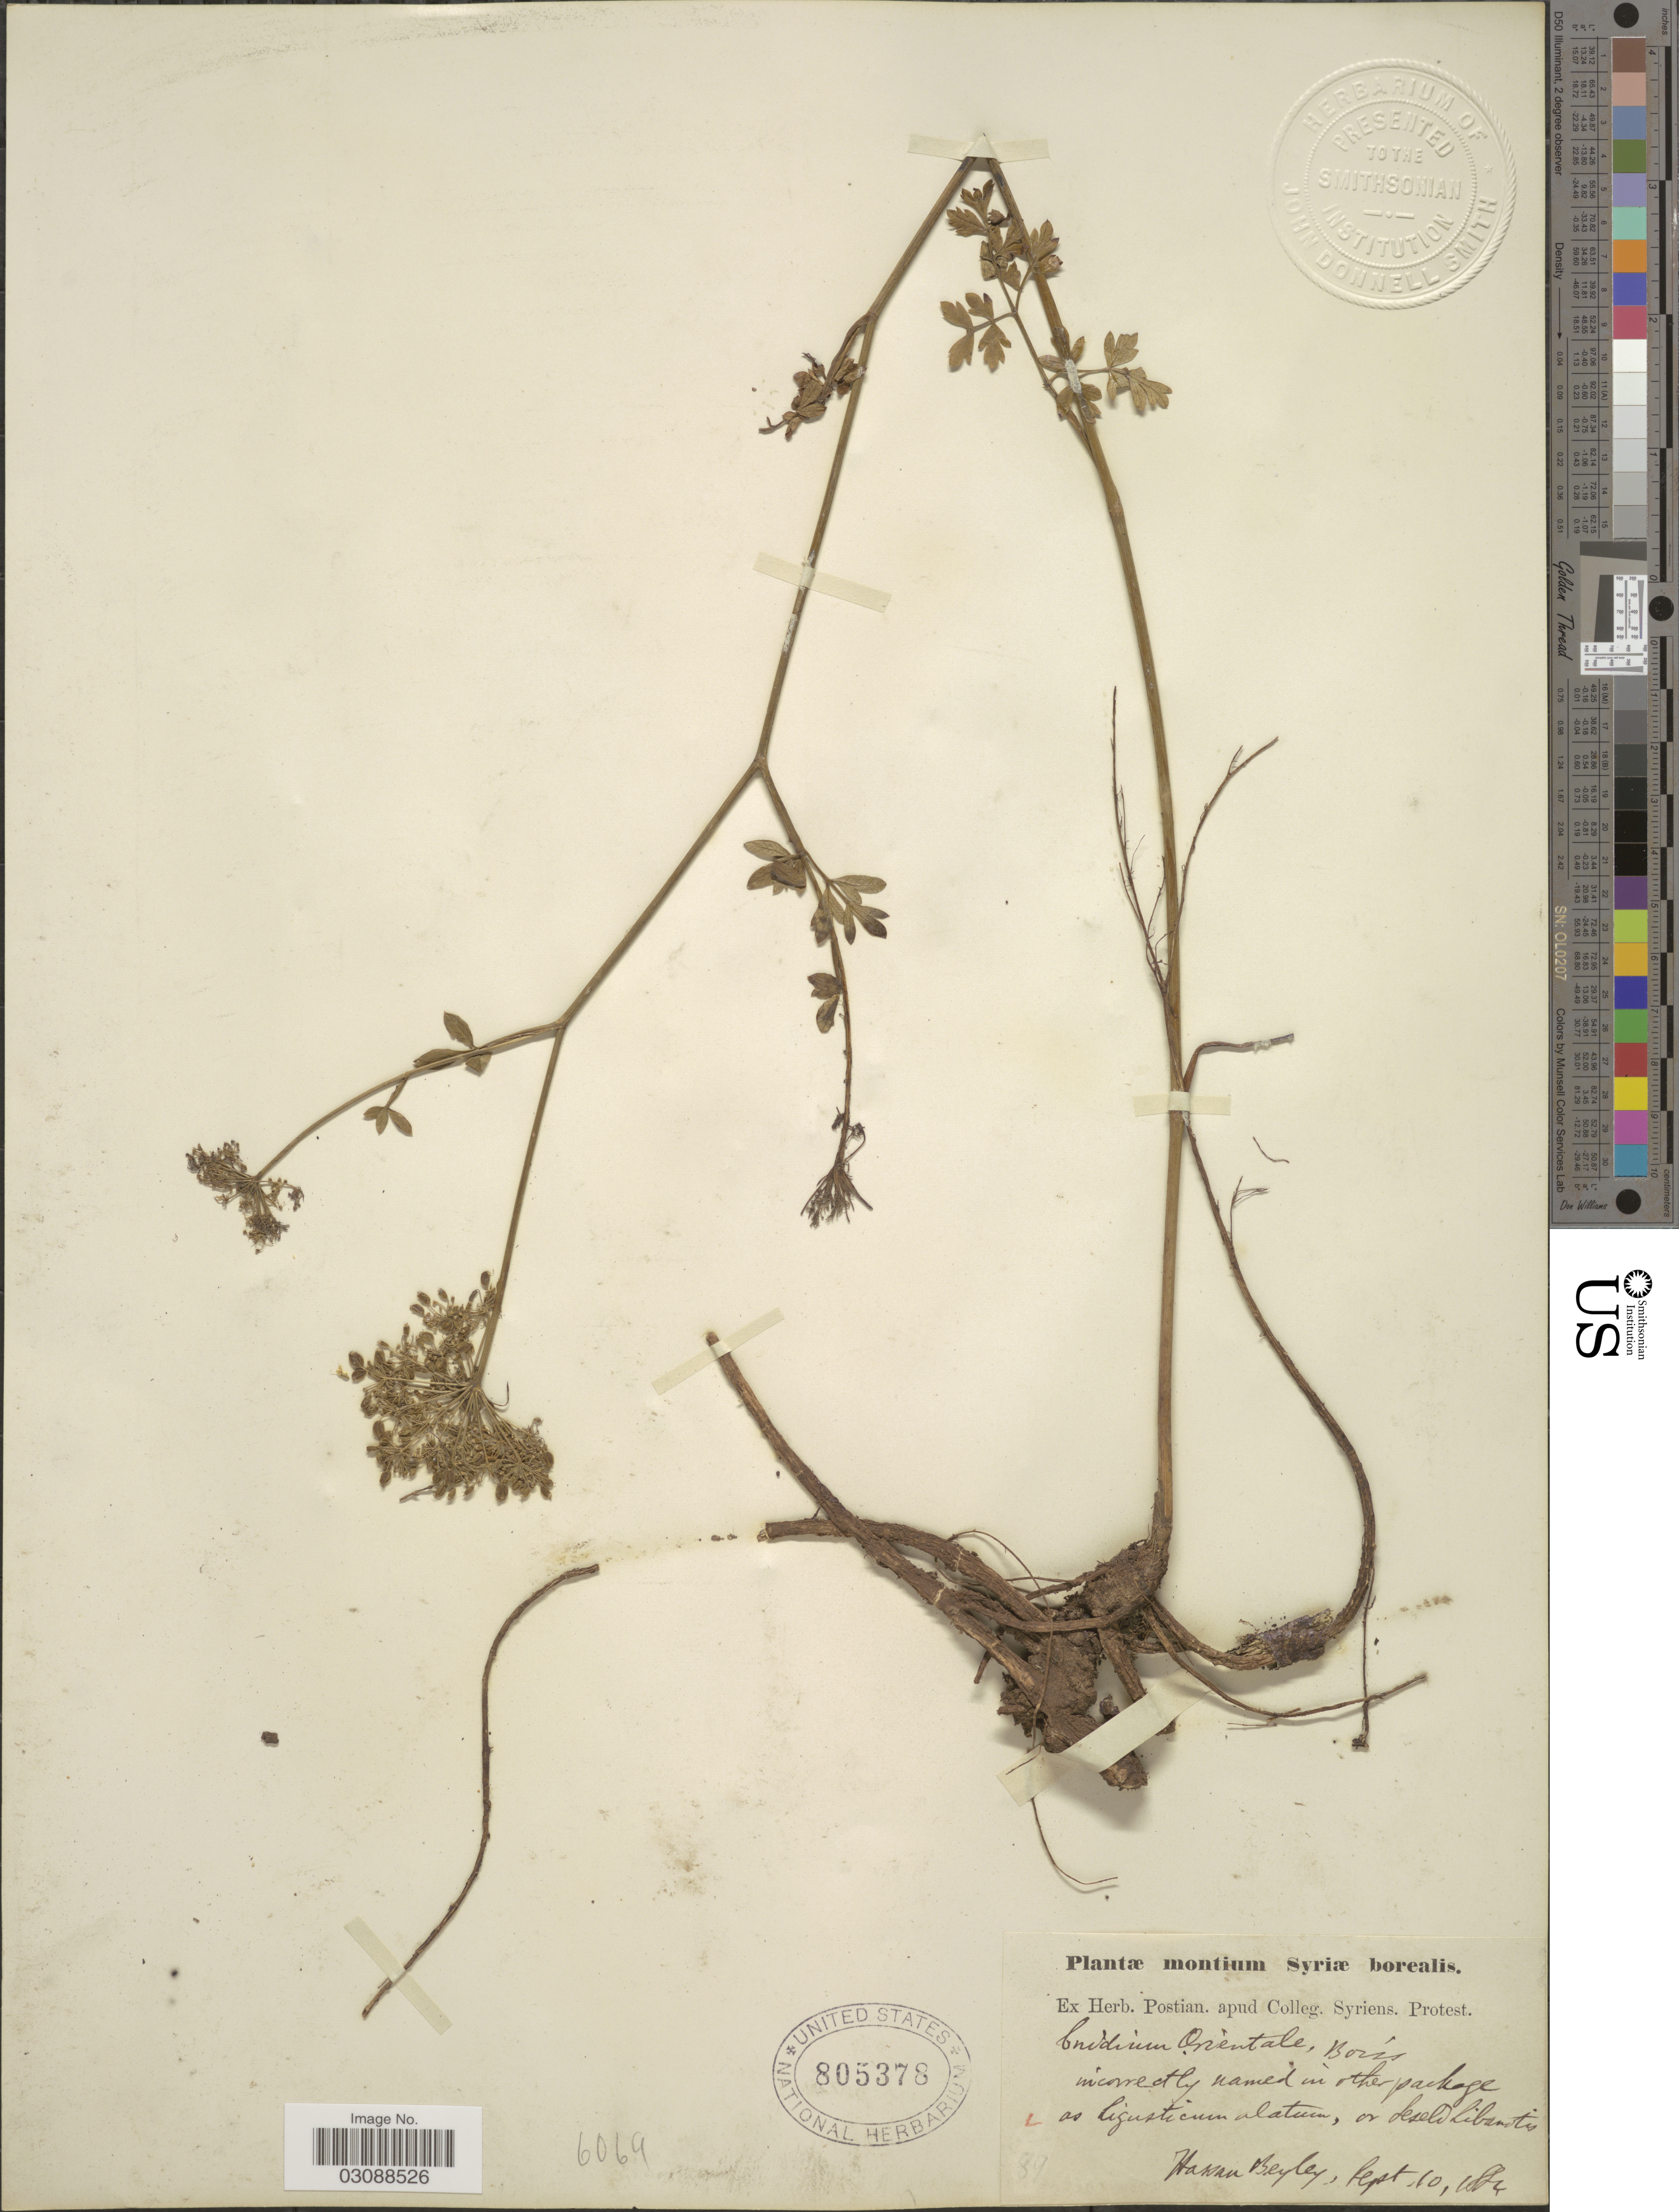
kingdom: Plantae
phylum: Tracheophyta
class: Magnoliopsida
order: Apiales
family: Apiaceae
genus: Cnidium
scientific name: Cnidium orientale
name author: Boiss.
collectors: ex herb. Postian. apud Colleg. Syriens. Protest. USE "Fannie P. A. Shepard" (10308853) AS PRIMARY COLLECTOR INSTEAD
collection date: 1884-09-10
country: Syria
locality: Hassan Beyley.